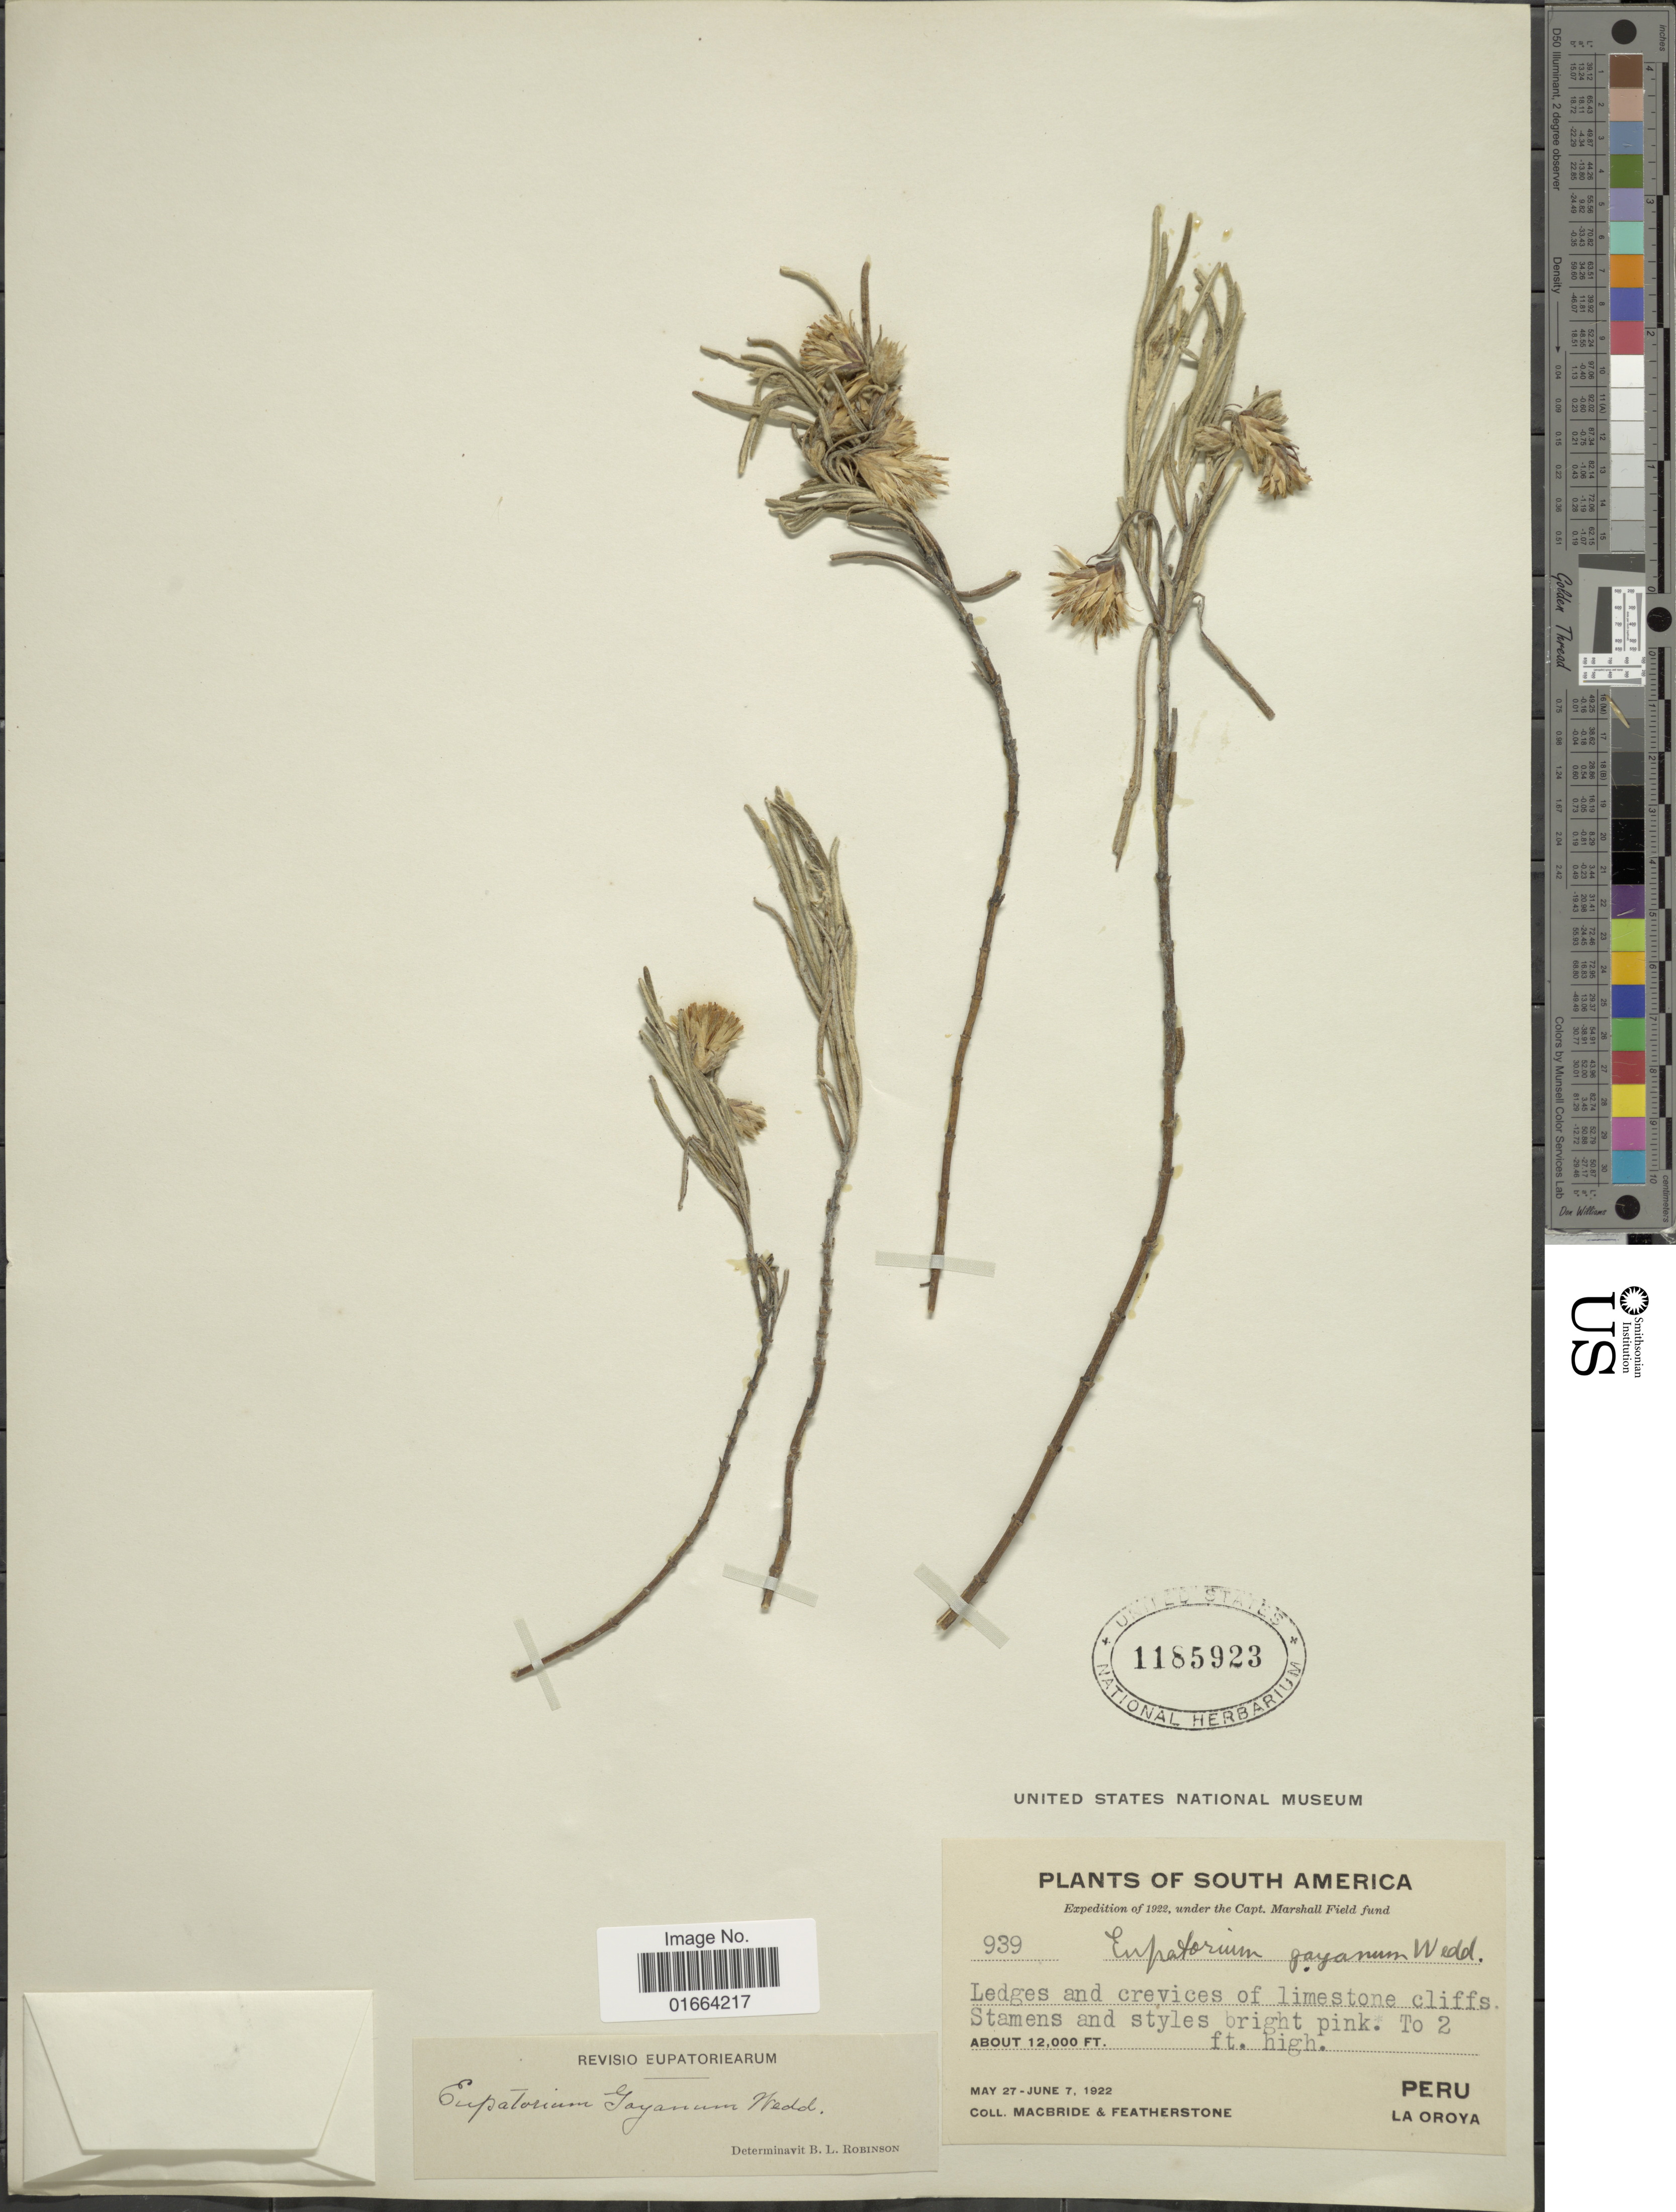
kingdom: Plantae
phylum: Tracheophyta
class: Magnoliopsida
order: Asterales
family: Asteraceae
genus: Aristeguietia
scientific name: Aristeguietia gayana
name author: (Wedd.) R.M. King & H. Rob.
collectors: Macbride, -- & -. Featherstone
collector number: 939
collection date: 1922-05-27/1922-06-07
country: Peru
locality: La Oroya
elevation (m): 3658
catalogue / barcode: US 1185923